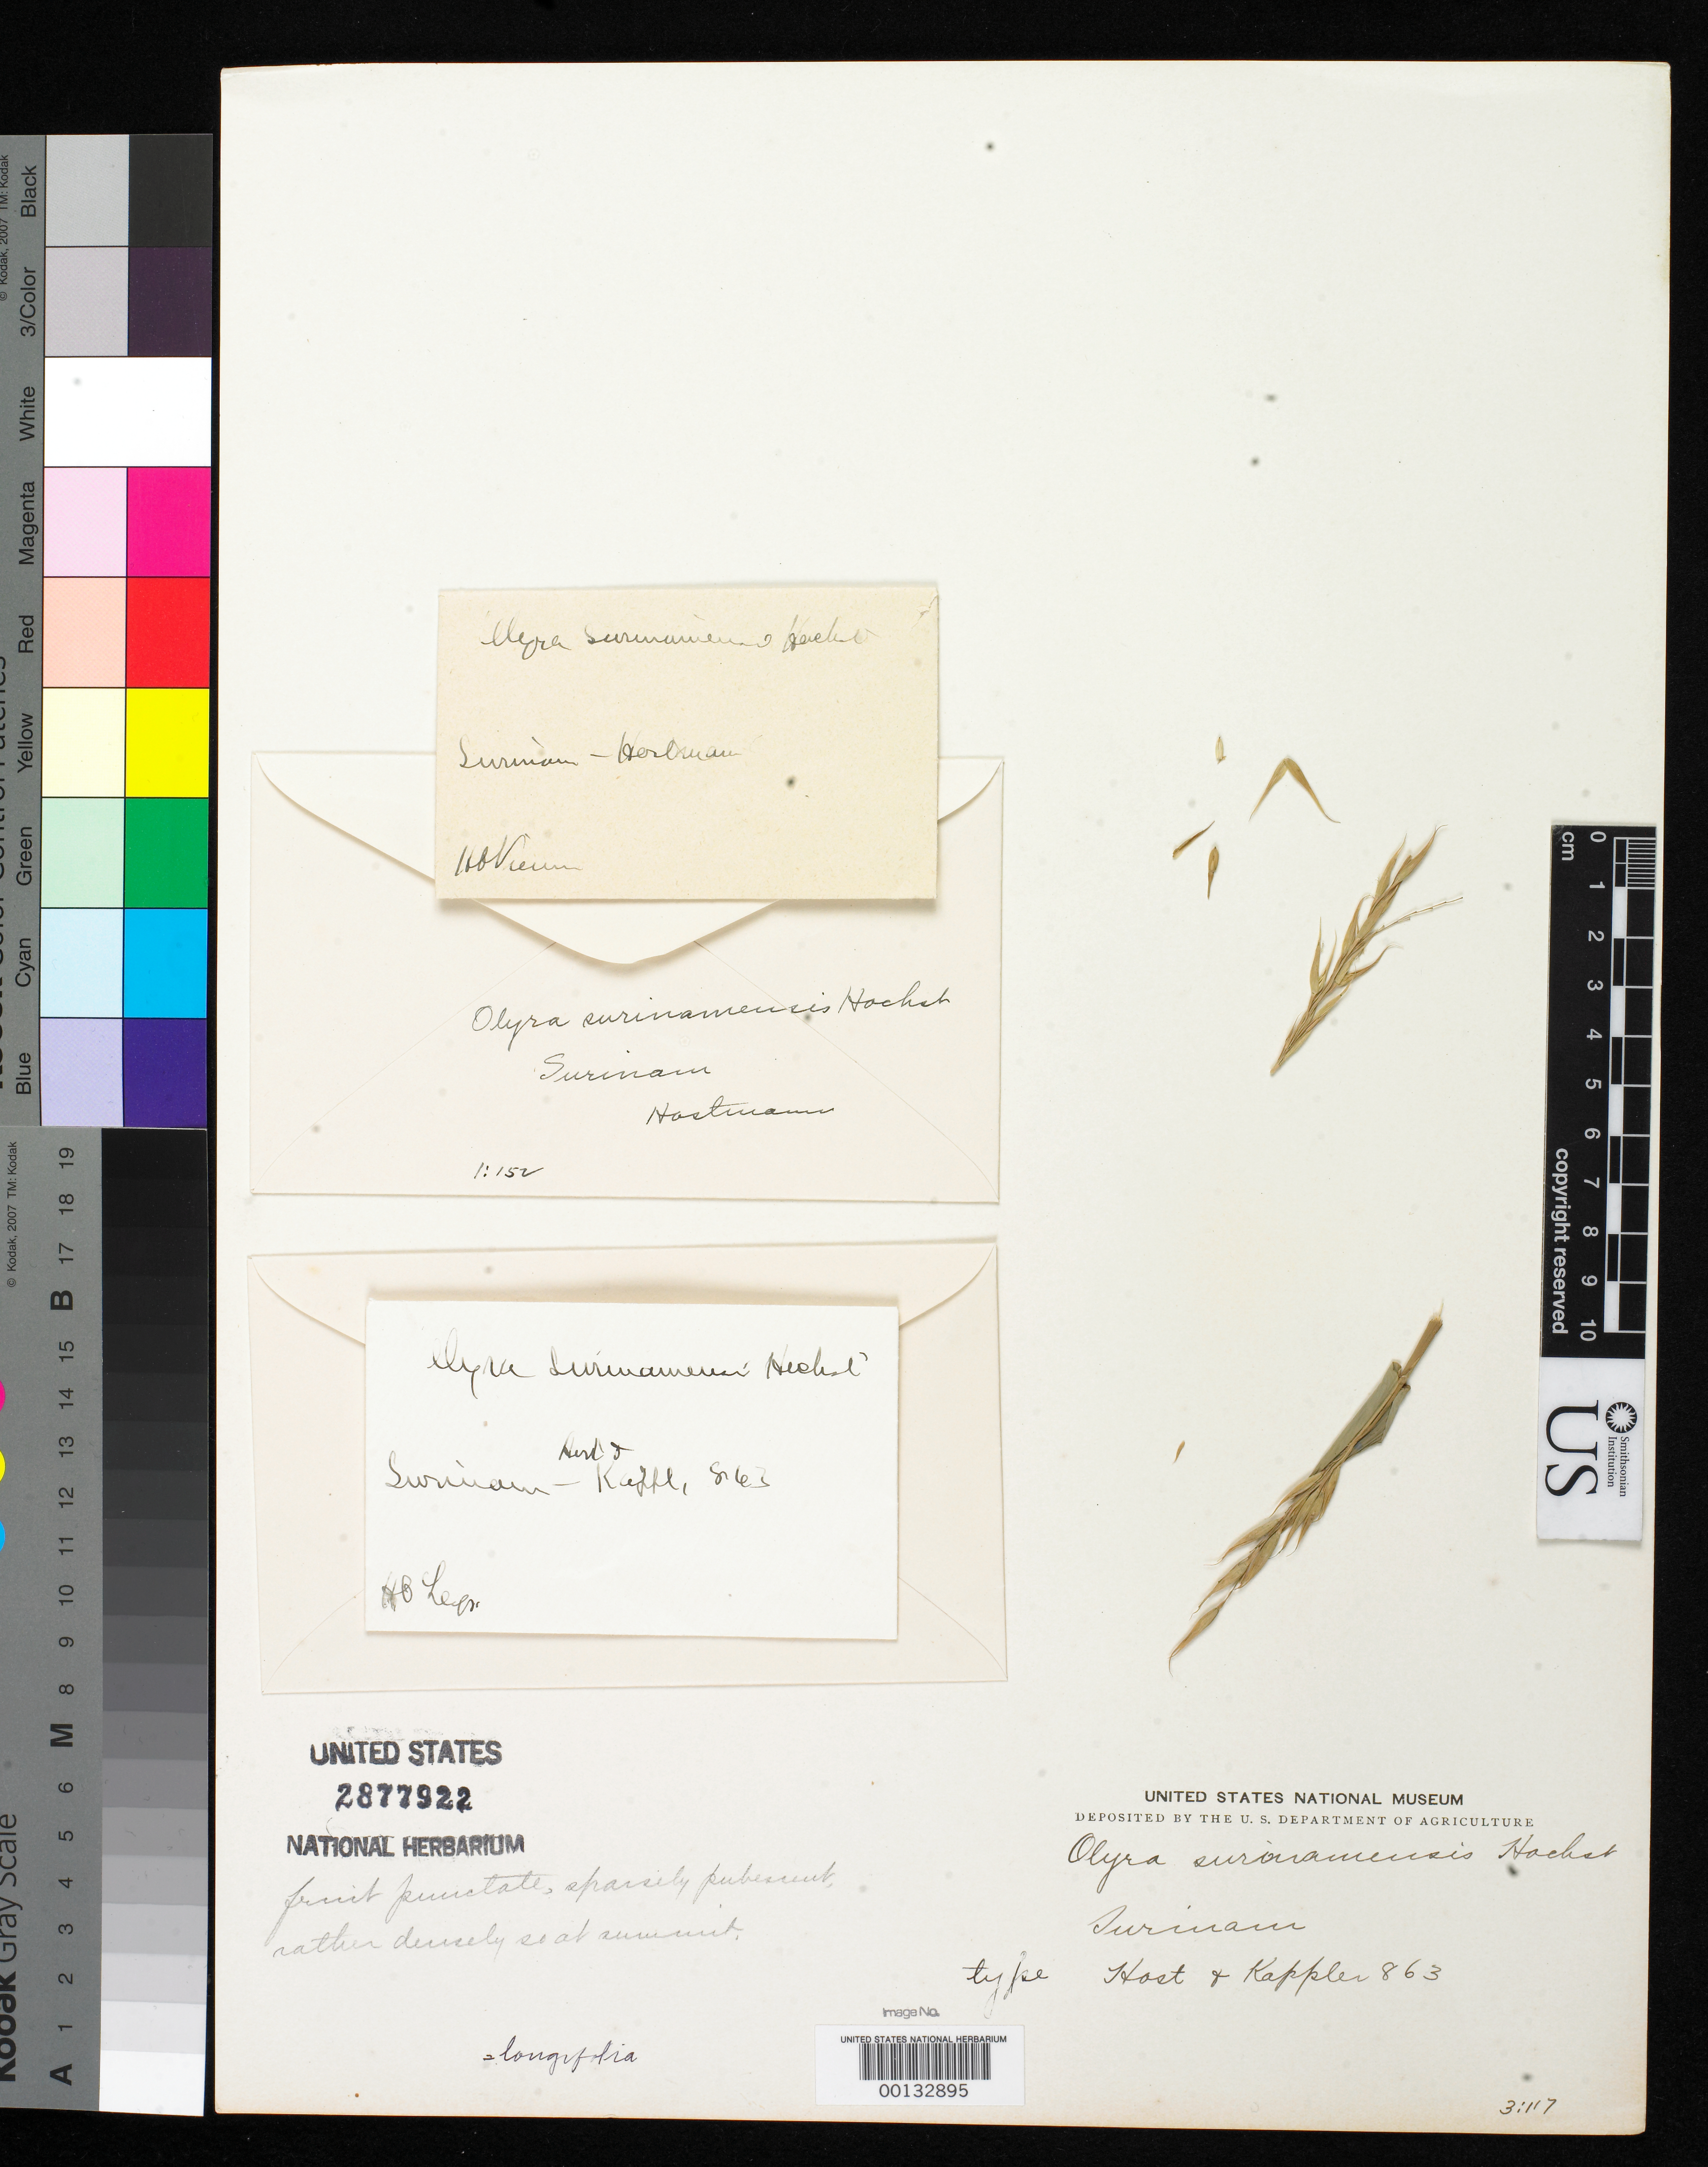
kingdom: Plantae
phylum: Tracheophyta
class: Liliopsida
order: Poales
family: Poaceae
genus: Olyra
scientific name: Olyra surinamensis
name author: Hochst. ex Steud.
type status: Type Fragment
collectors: F. Hostmann & A. Kappler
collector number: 863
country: Suriname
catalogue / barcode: US 2877922